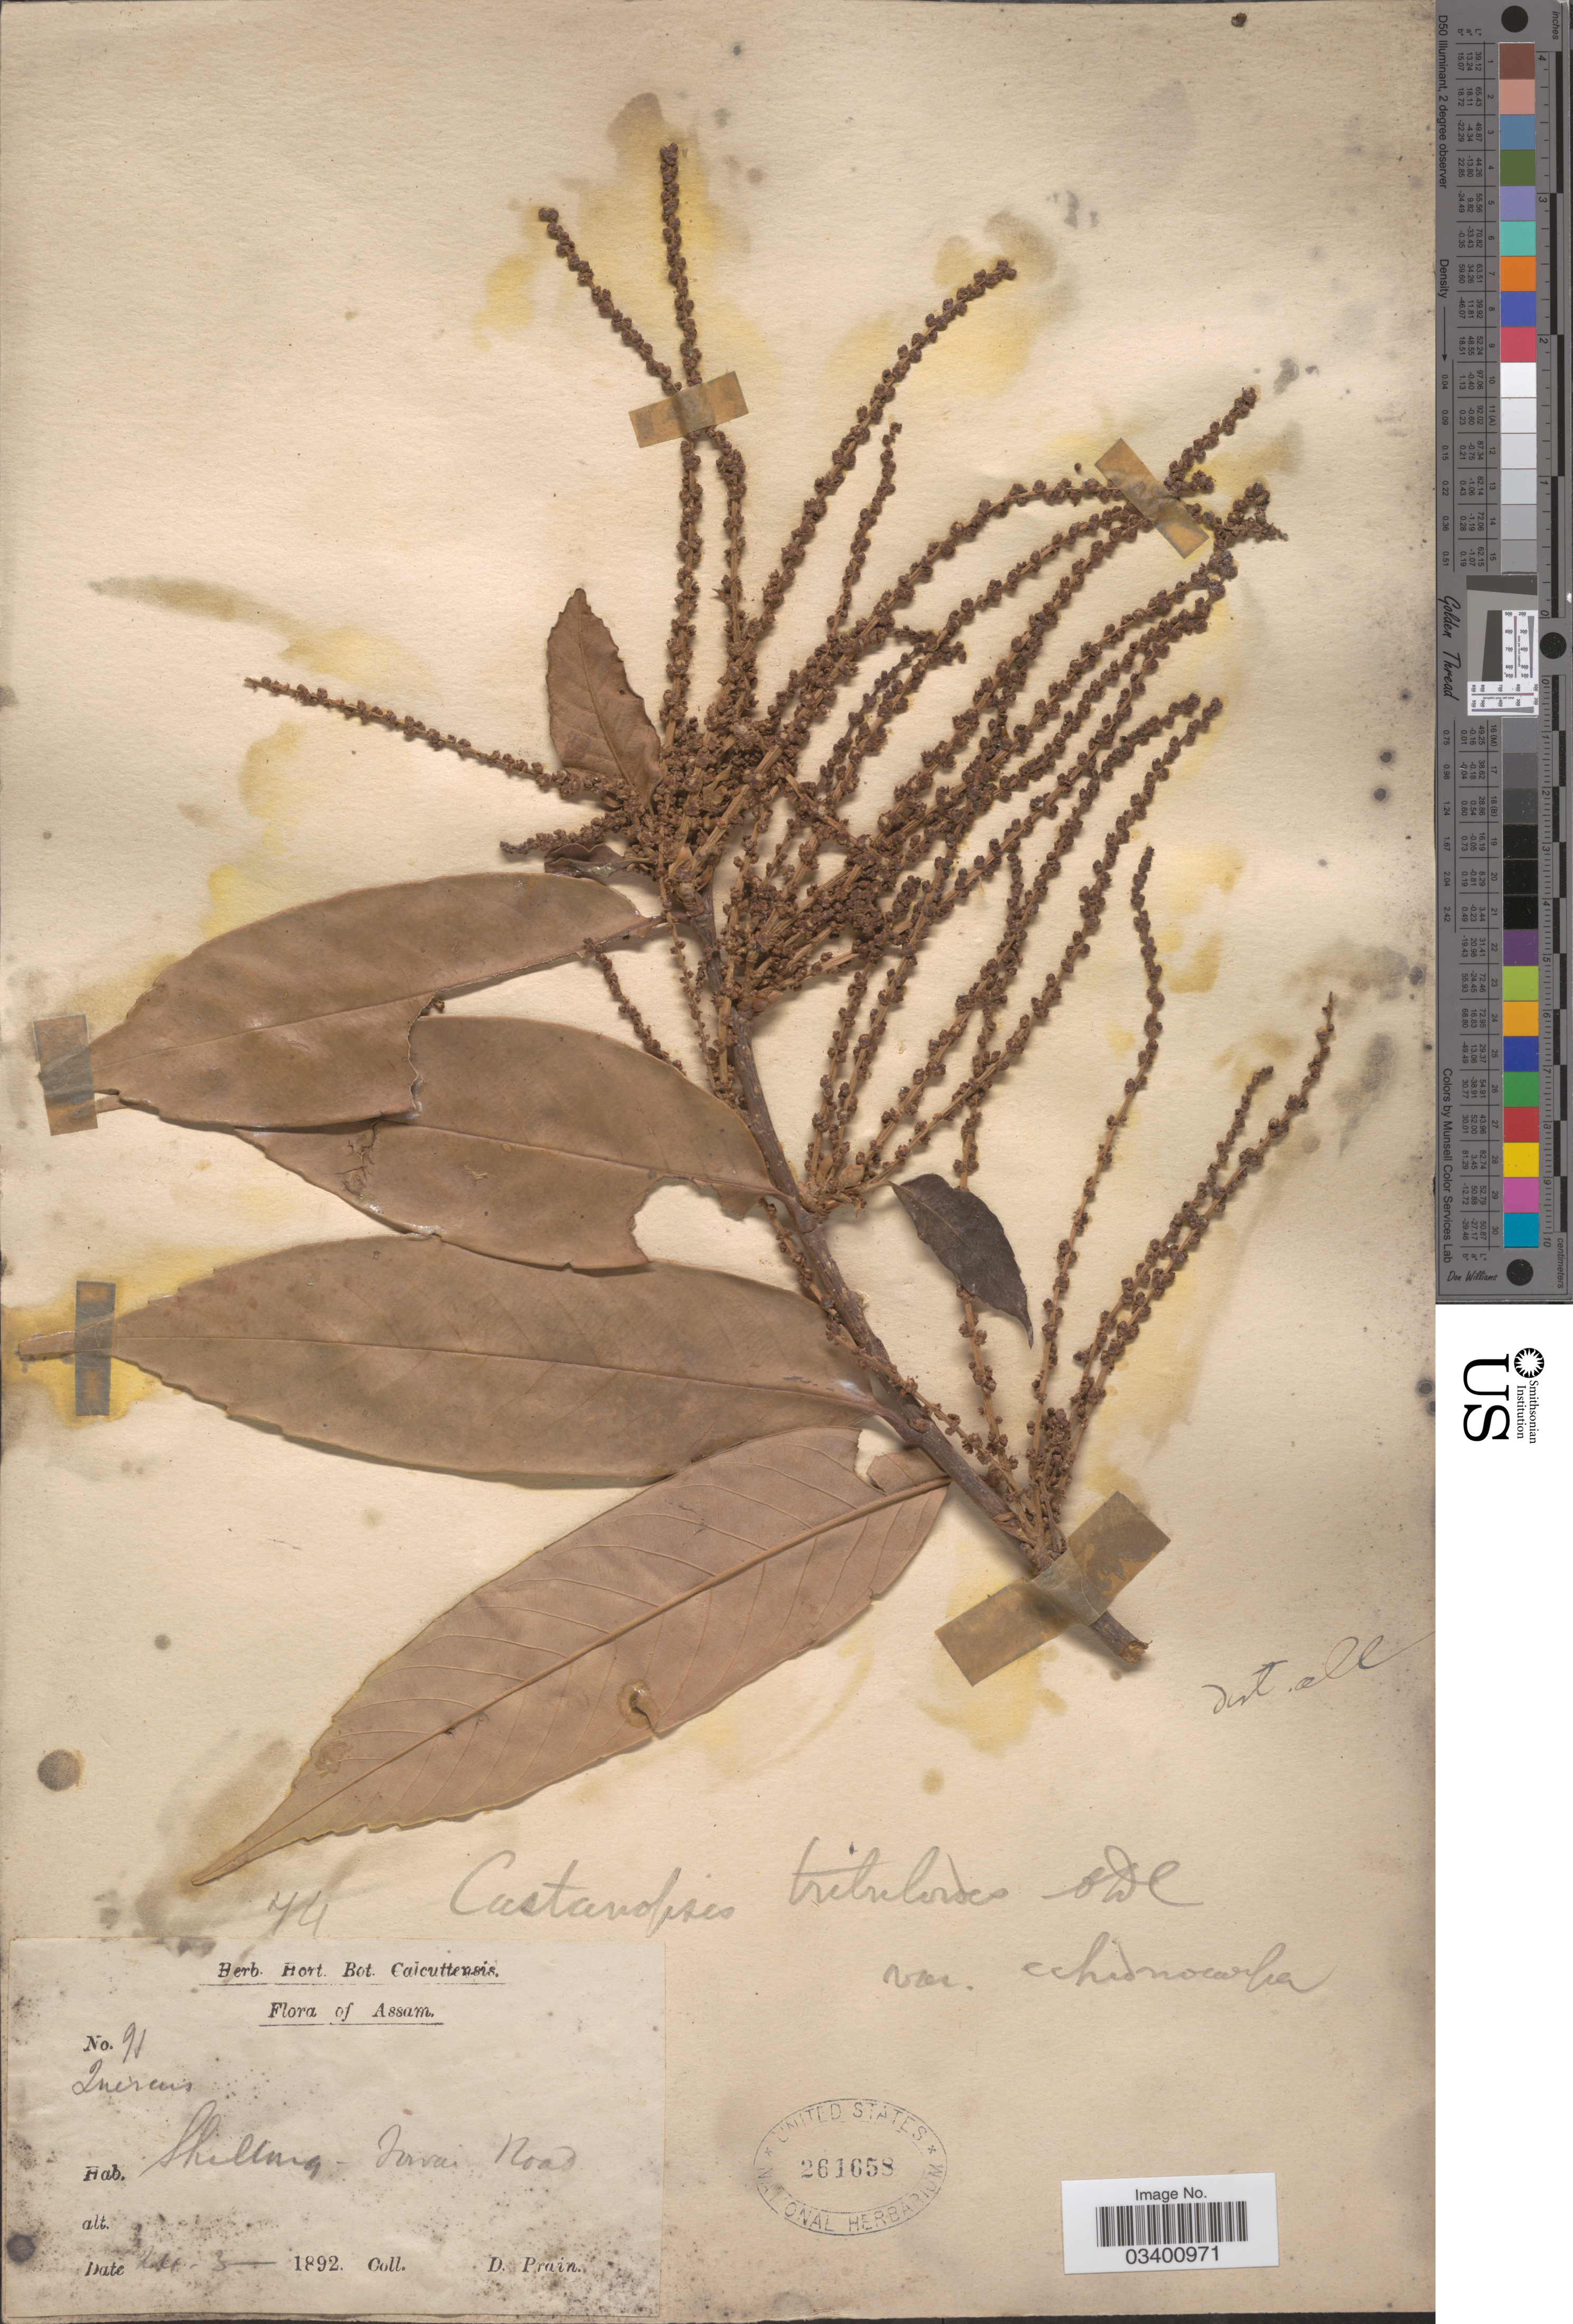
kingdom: Plantae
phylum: Tracheophyta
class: Magnoliopsida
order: Fagales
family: Fagaceae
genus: Castanopsis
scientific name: Castanopsis echinocarpa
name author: Miq.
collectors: D. Prain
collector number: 91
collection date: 1892-09-03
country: India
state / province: Meghalaya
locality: Shillong-Jowai Road.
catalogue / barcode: US 261658